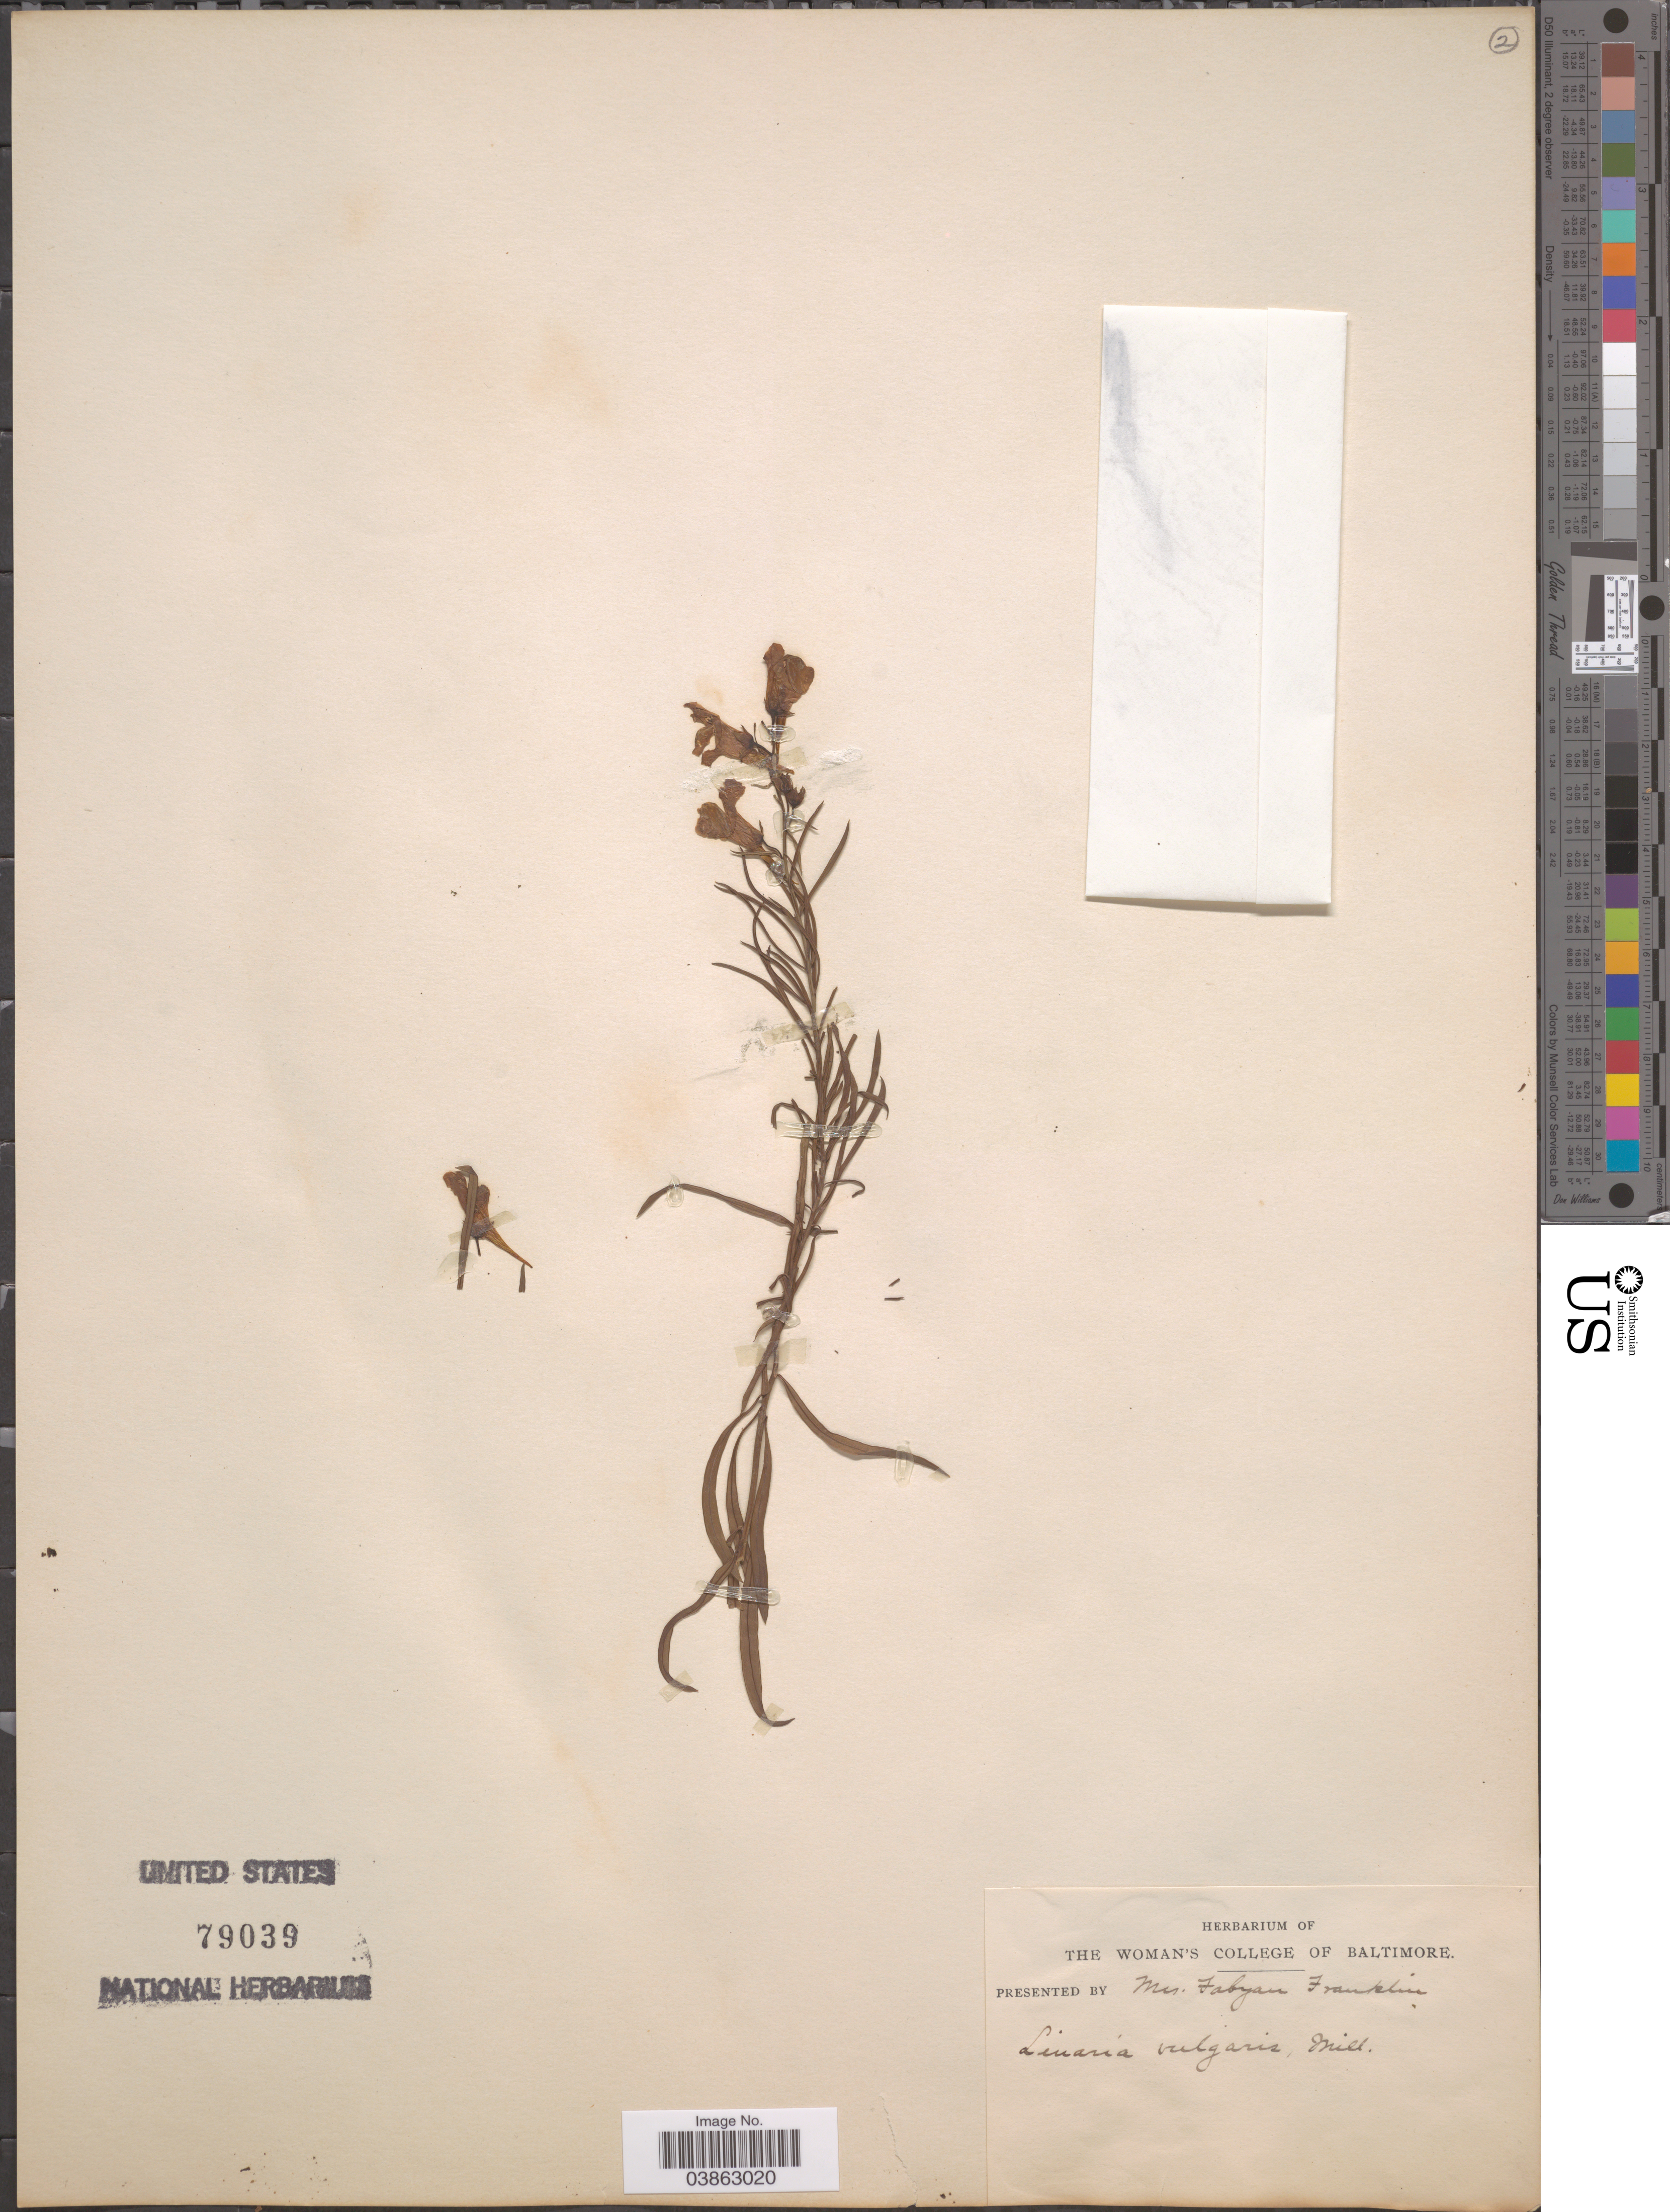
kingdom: Plantae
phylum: Tracheophyta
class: Magnoliopsida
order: Lamiales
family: Plantaginaceae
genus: Linaria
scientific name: Linaria vulgaris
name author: Mill.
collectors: F. Franklin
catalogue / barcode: US 79039